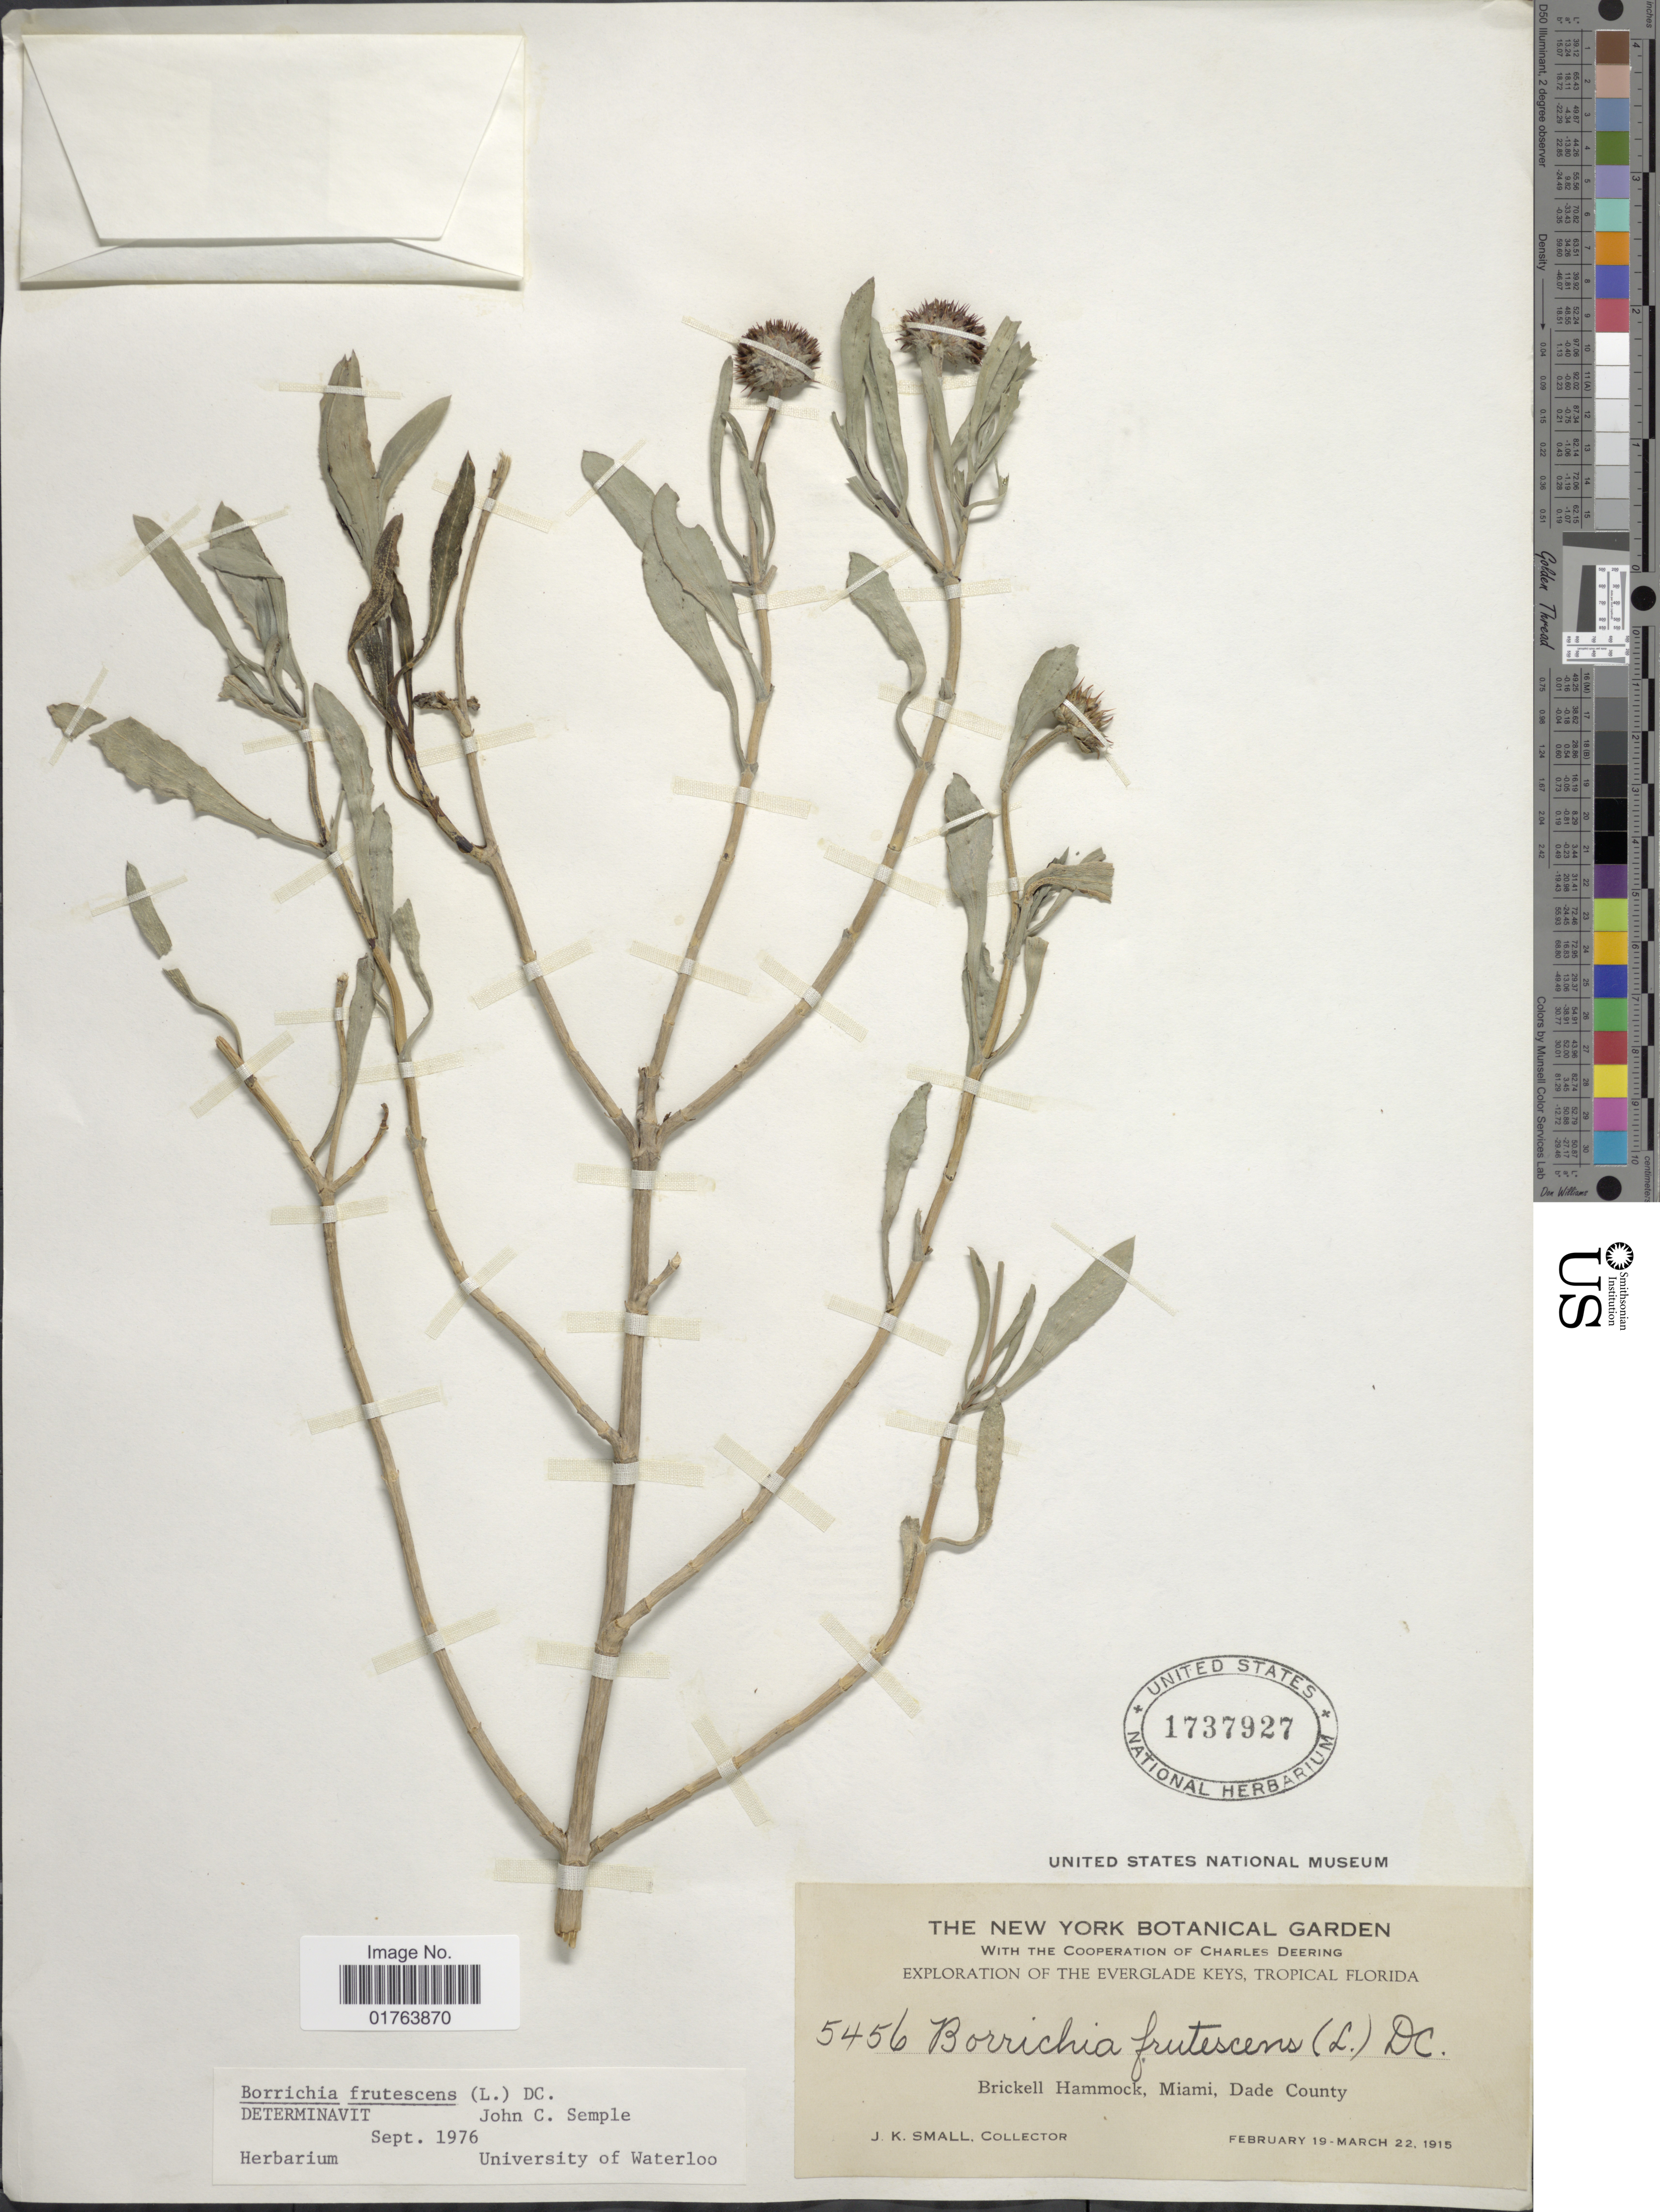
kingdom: Plantae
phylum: Tracheophyta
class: Magnoliopsida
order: Asterales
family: Asteraceae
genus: Borrichia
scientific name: Borrichia frutescens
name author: (L.) DC.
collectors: J. K. Small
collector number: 5456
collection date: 1915-02-19/1915-03-22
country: United States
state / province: Florida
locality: The Everglade Keys, Tropical Florida, Brickell Hammock, Miami, Dade County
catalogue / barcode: US 1737927